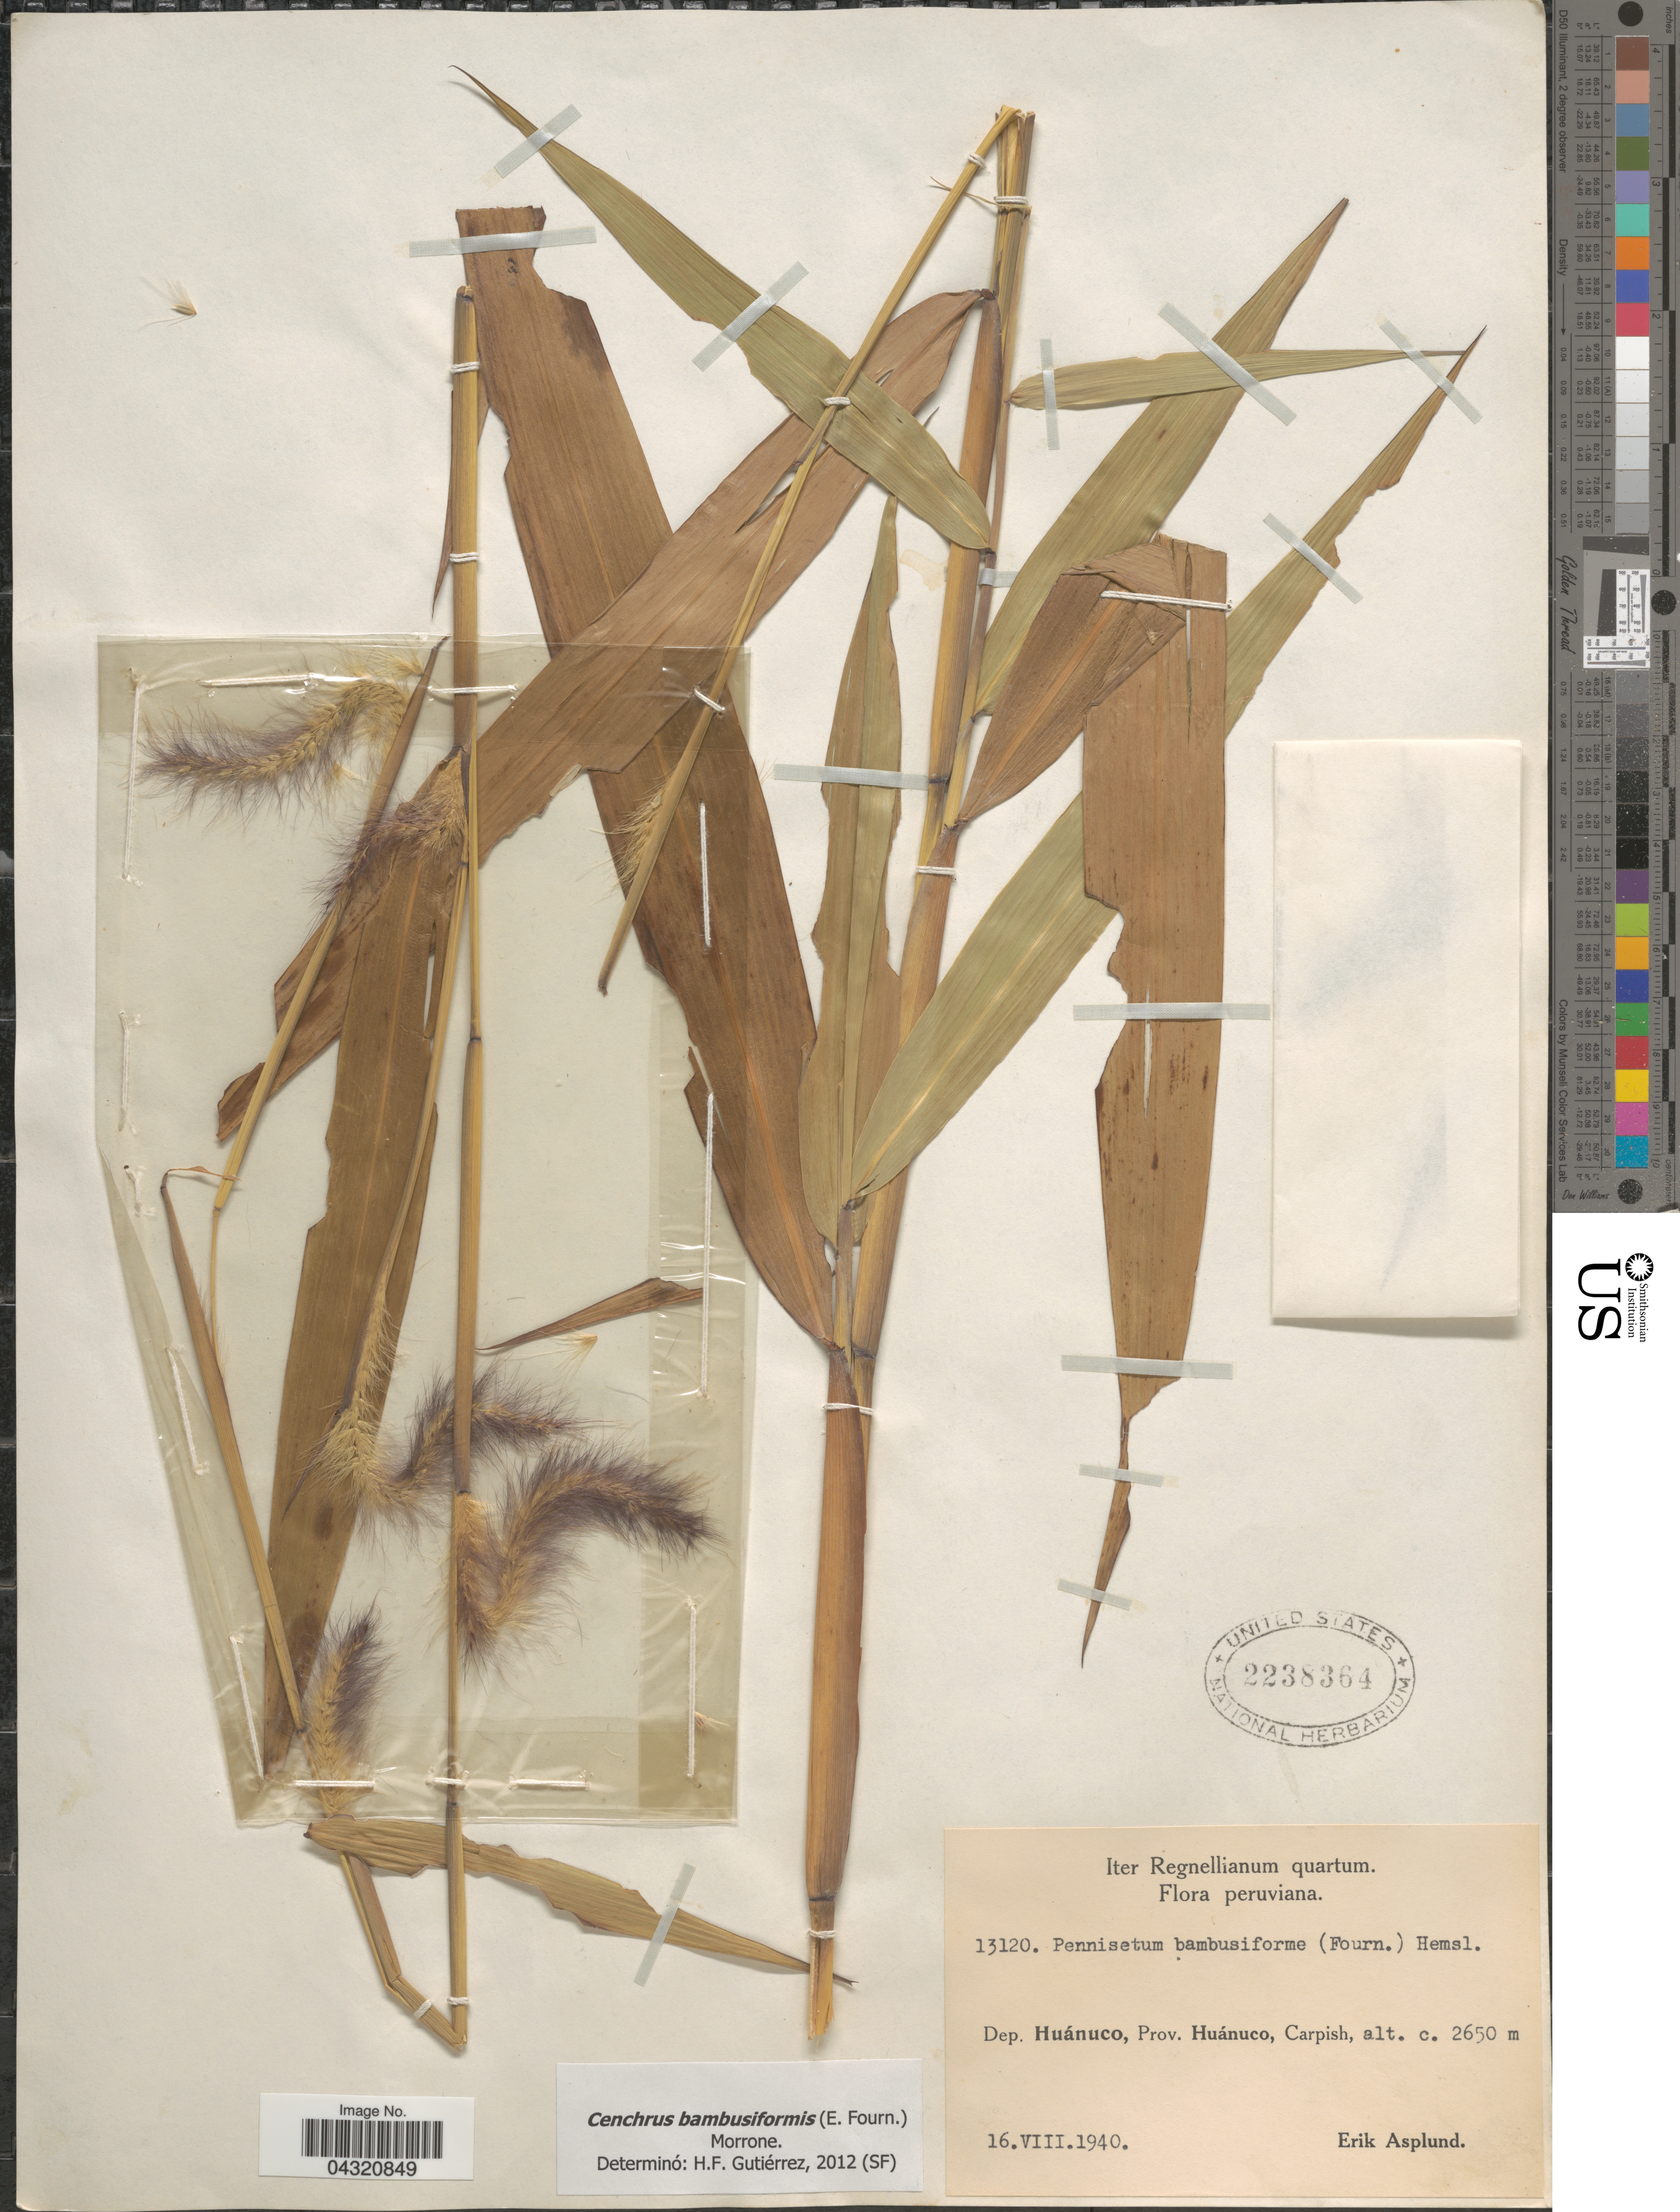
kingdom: Plantae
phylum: Tracheophyta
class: Liliopsida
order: Poales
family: Poaceae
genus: Cenchrus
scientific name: Cenchrus bambusiformis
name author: (E. Fourn.) Morrone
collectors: E. Asplund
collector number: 13120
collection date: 1940-08-16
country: Peru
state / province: Huánuco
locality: Iter Regnellianum quartum. Dep. Huánuco, Carpish.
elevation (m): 2650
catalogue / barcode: US 2238364